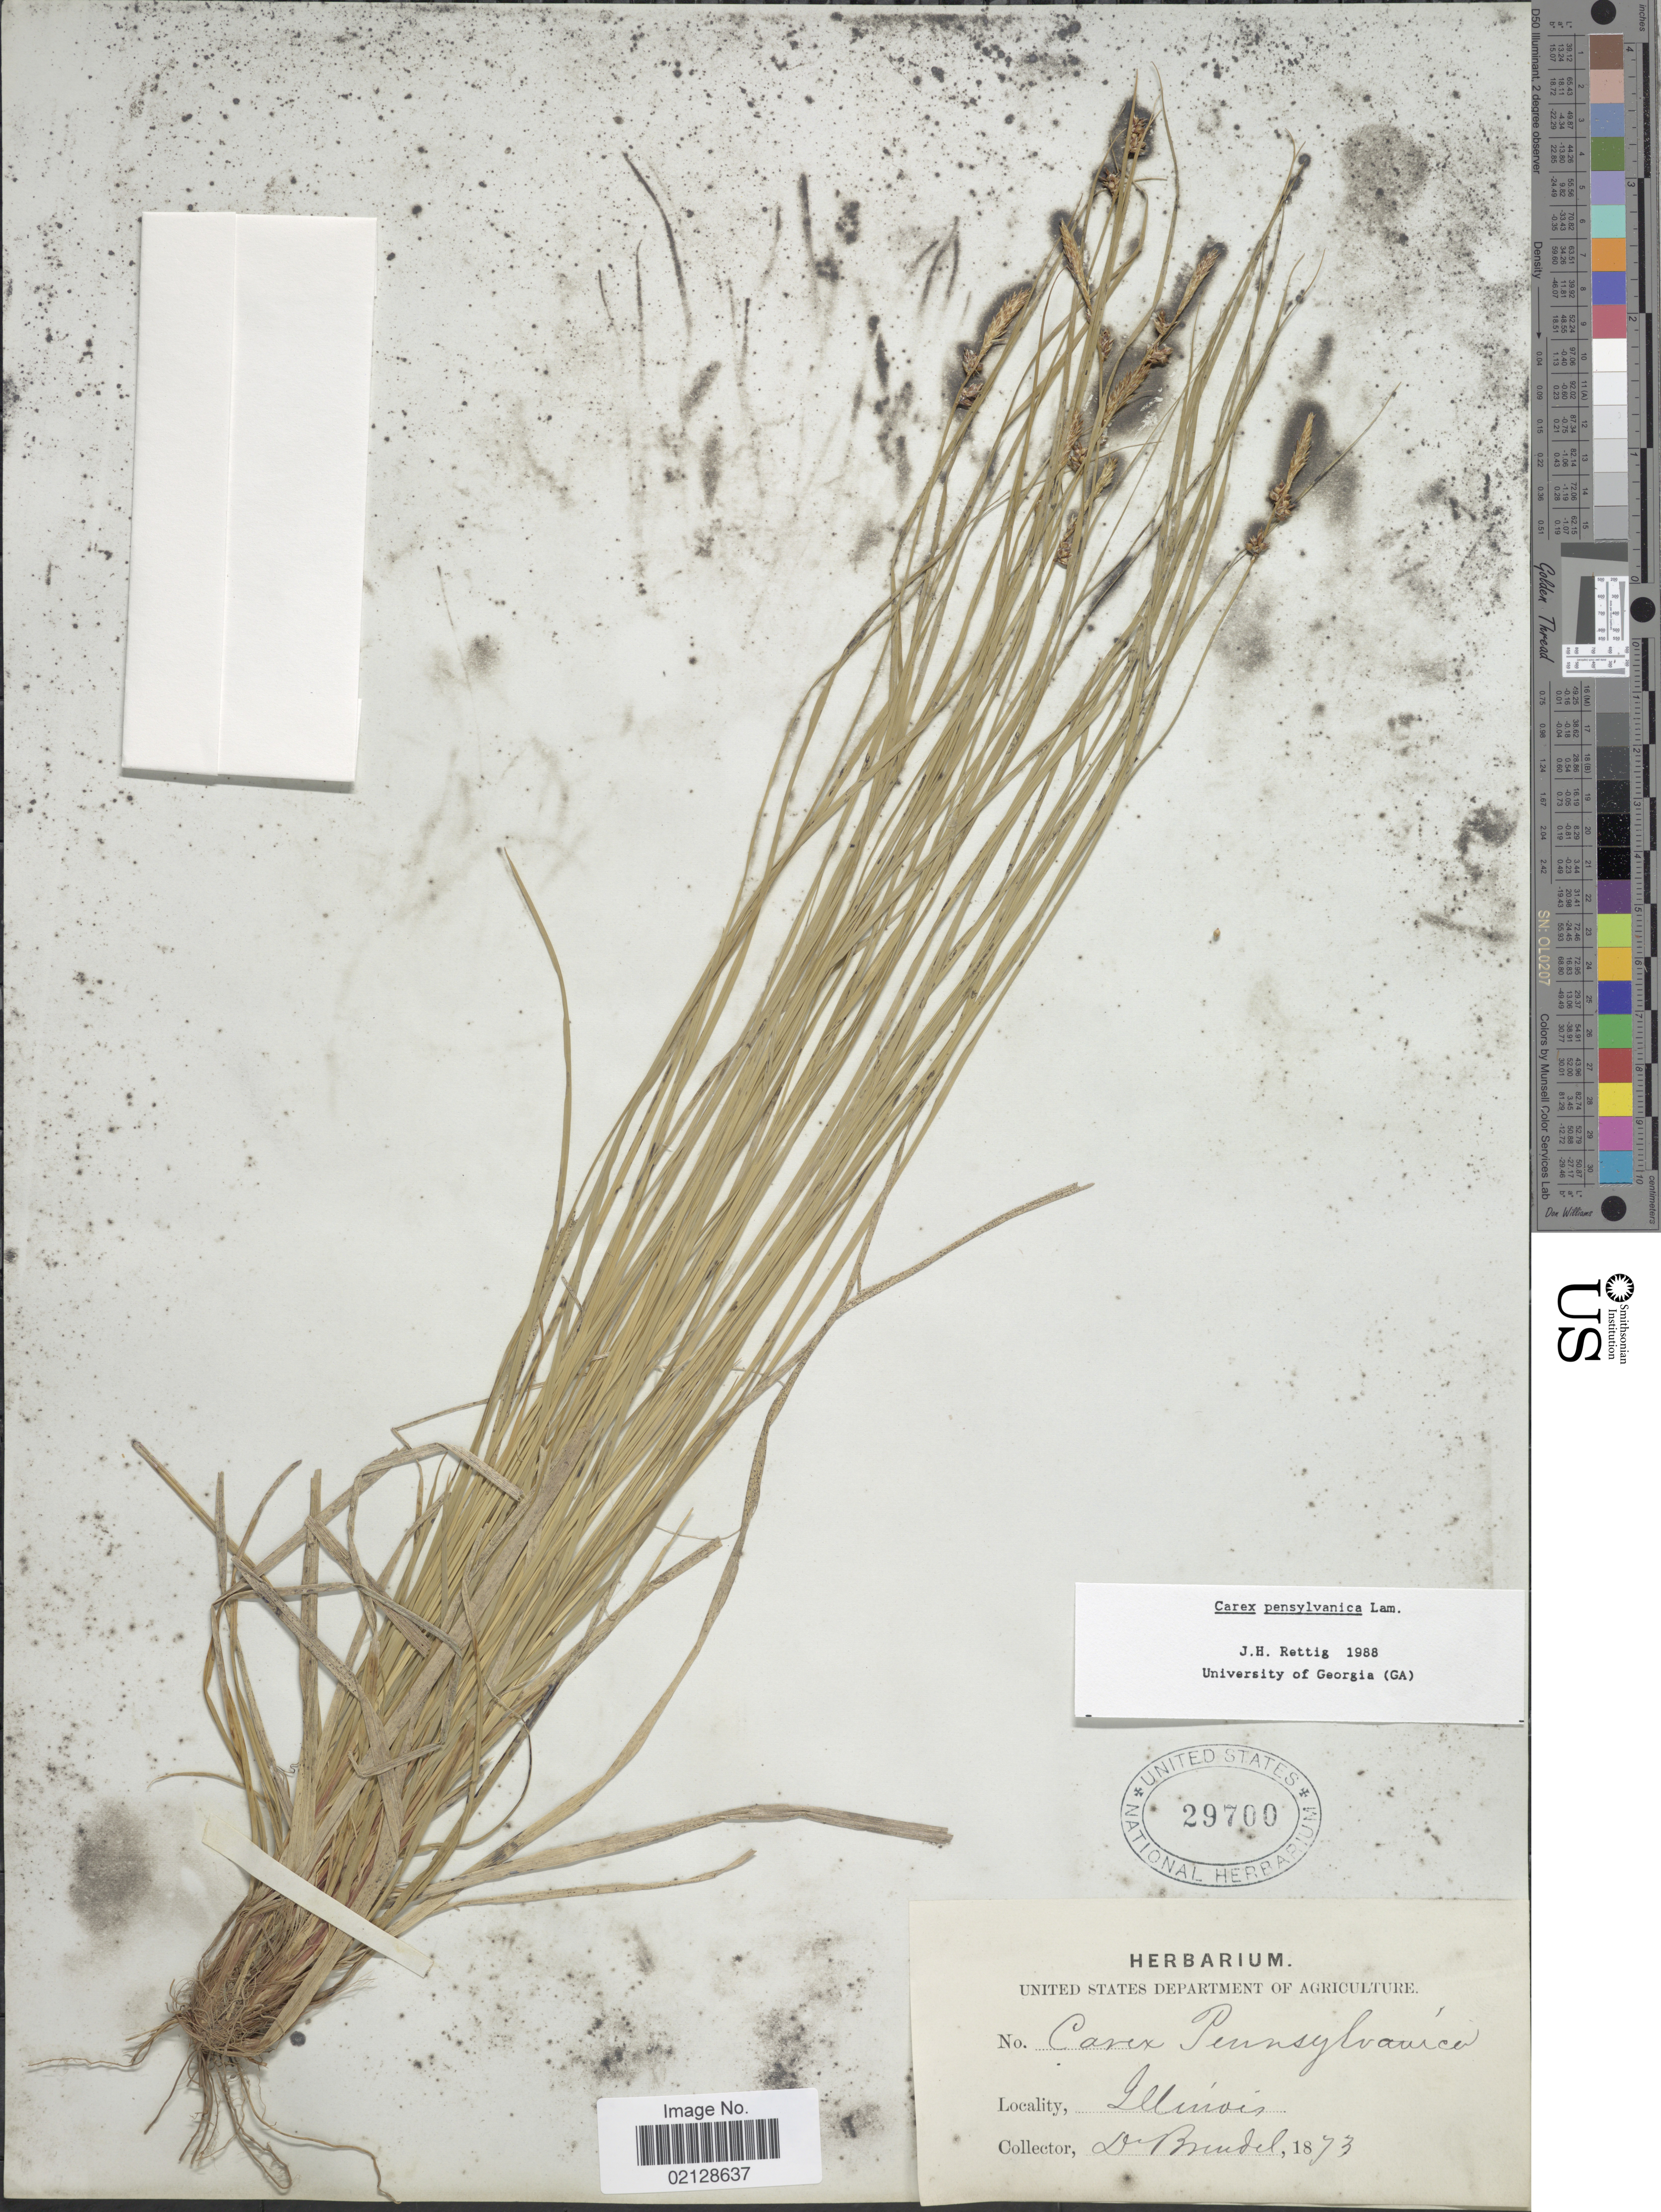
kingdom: Plantae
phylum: Tracheophyta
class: Liliopsida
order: Poales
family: Cyperaceae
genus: Carex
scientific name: Carex pensylvanica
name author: Lam.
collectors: -. Brendel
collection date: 1873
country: United States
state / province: Illinois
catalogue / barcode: US 29700